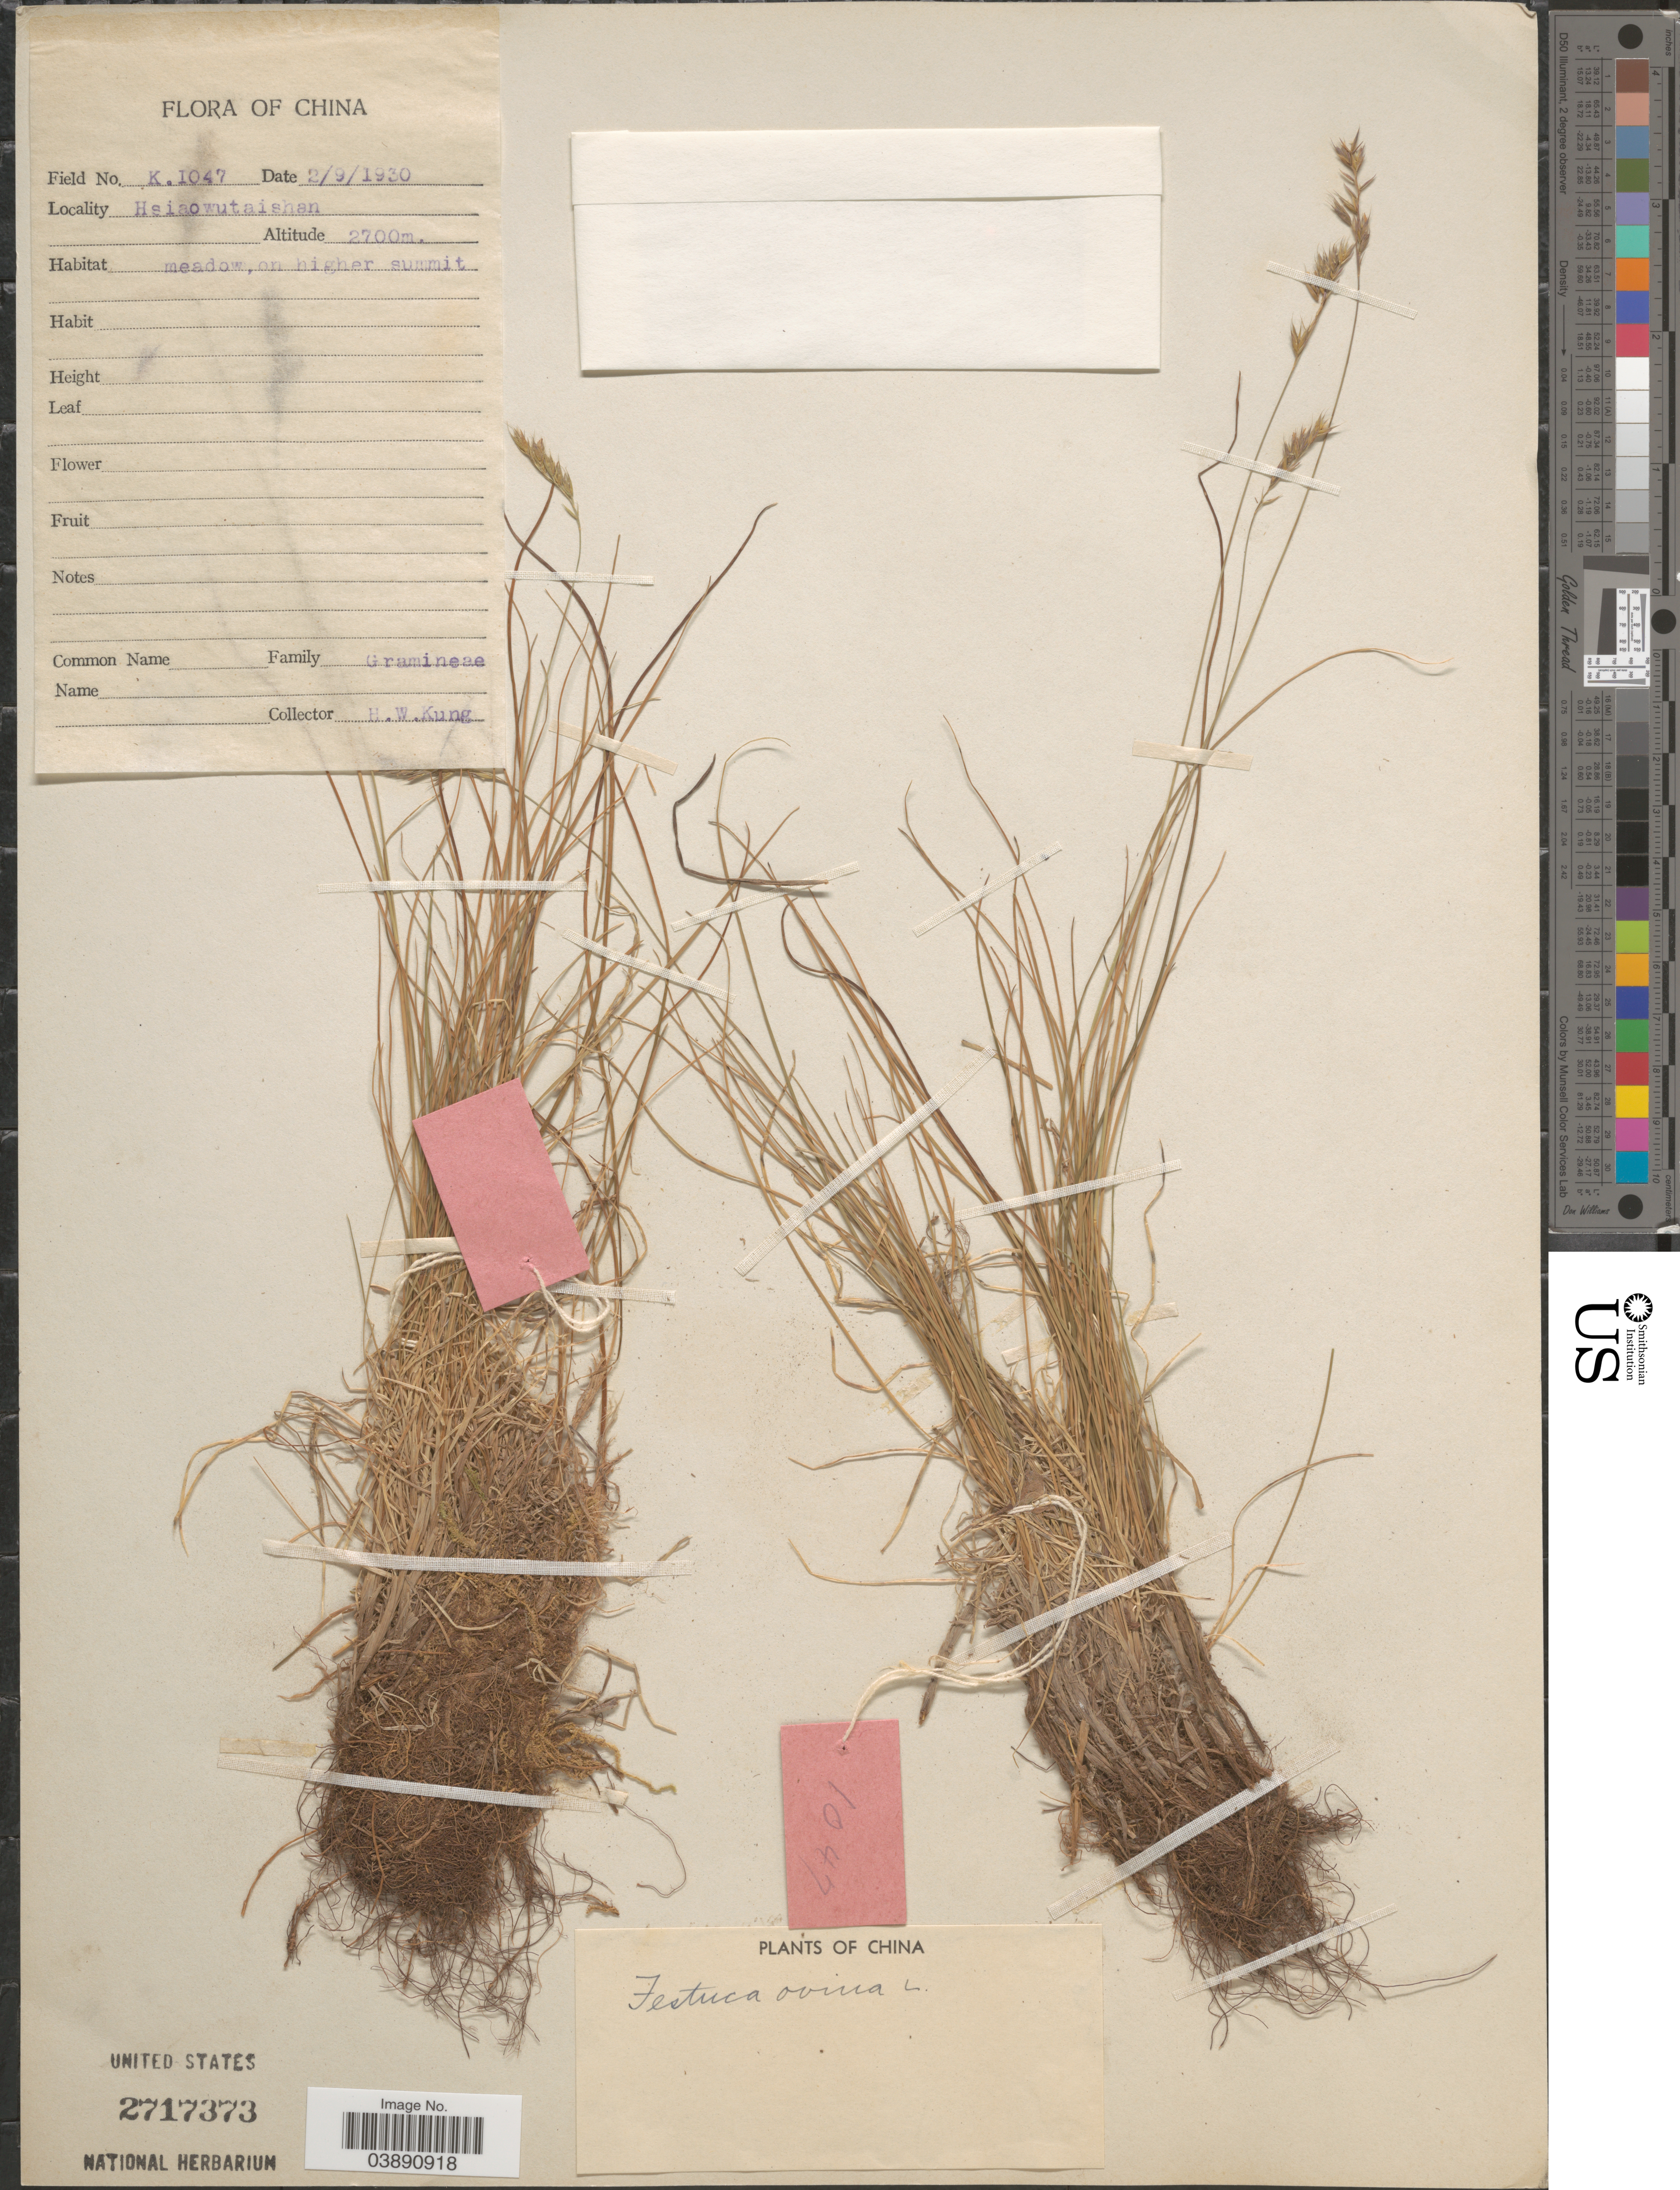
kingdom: Plantae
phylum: Tracheophyta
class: Liliopsida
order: Poales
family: Poaceae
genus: Festuca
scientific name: Festuca ovina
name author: L.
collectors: H. Kung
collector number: K1047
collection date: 1930-09-02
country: China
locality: Hsiaowutaishan.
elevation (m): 2700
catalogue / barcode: US 2717373